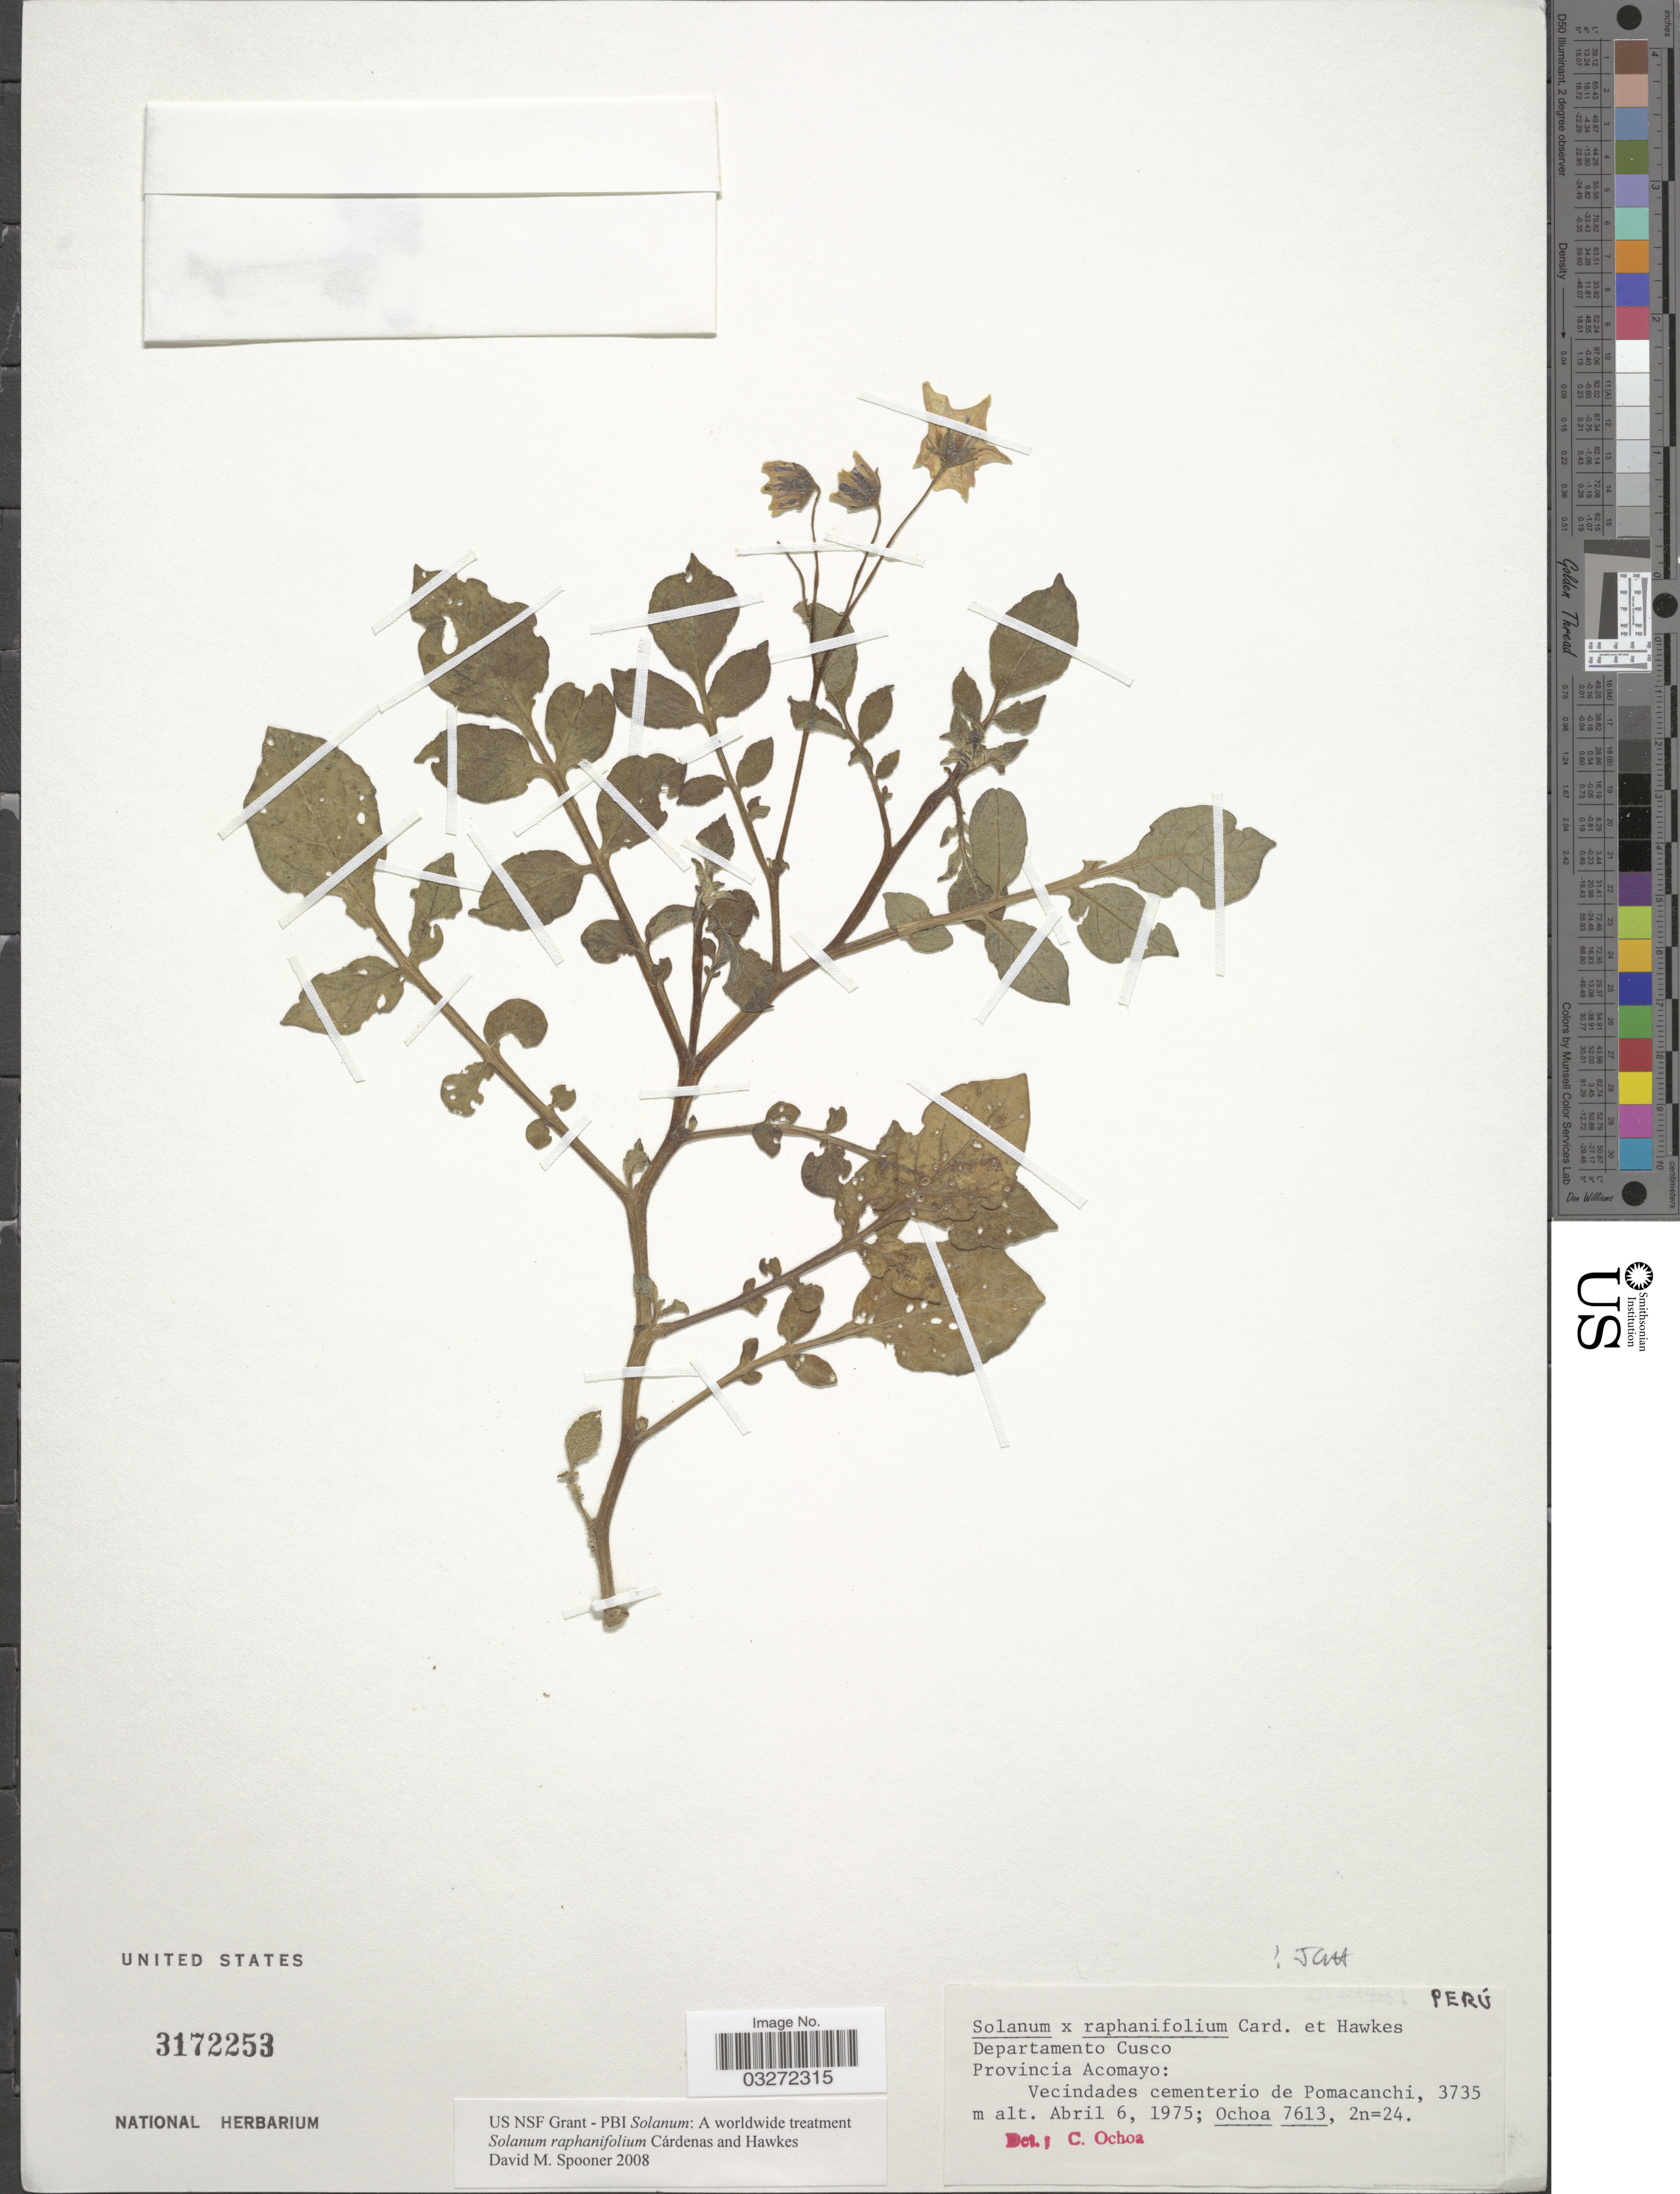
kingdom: Plantae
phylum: Tracheophyta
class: Magnoliopsida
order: Solanales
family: Solanaceae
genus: Solanum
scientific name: Solanum raphanifolium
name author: Cárdenas & Hawkes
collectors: -. Ochoa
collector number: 7613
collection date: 1975-04-06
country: Peru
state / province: Cusco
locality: Departamento Cusco, Provincia Acomayo: Vecindades cementerio de Pomacanchi.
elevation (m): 3735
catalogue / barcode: US 3172253